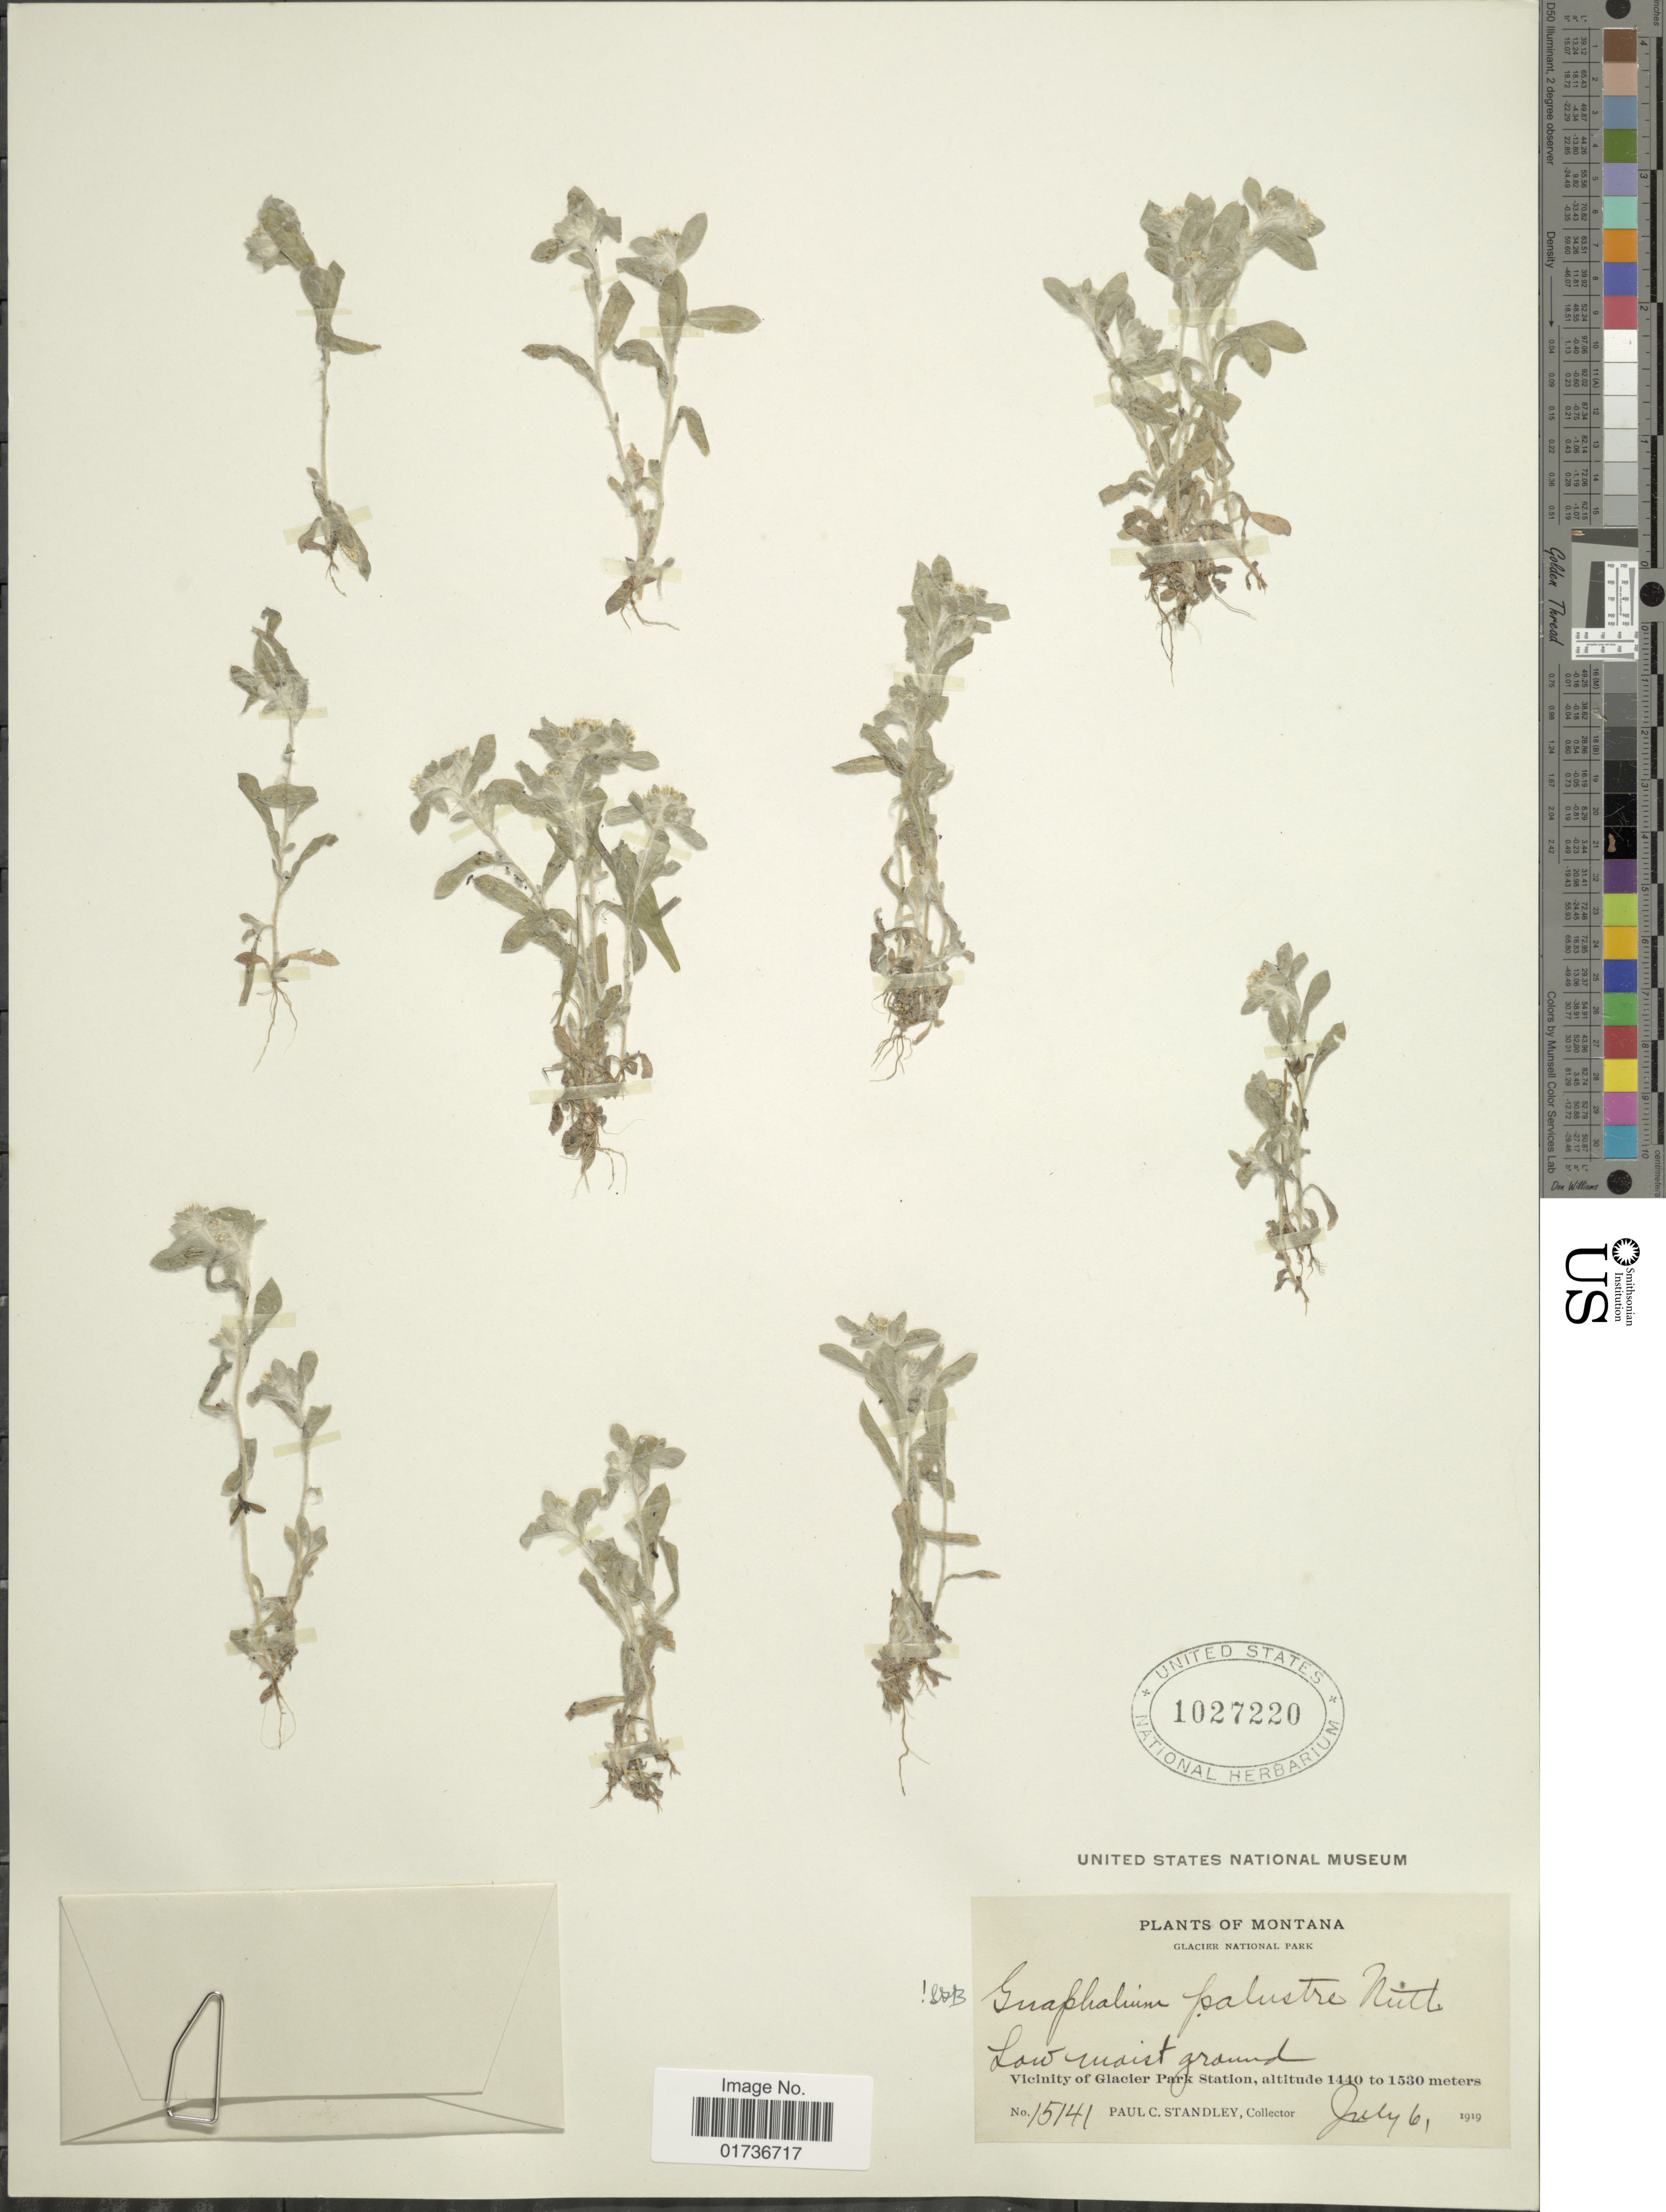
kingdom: Plantae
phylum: Tracheophyta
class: Magnoliopsida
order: Asterales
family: Asteraceae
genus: Gnaphalium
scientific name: Gnaphalium palustre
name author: Nutt.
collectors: P. C. Standley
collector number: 15141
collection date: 1919-07-06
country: United States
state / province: Montana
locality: Glacier National Park, Low moist ground, Vicinity of Glacier Park Station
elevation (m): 1440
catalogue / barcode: US 1027220